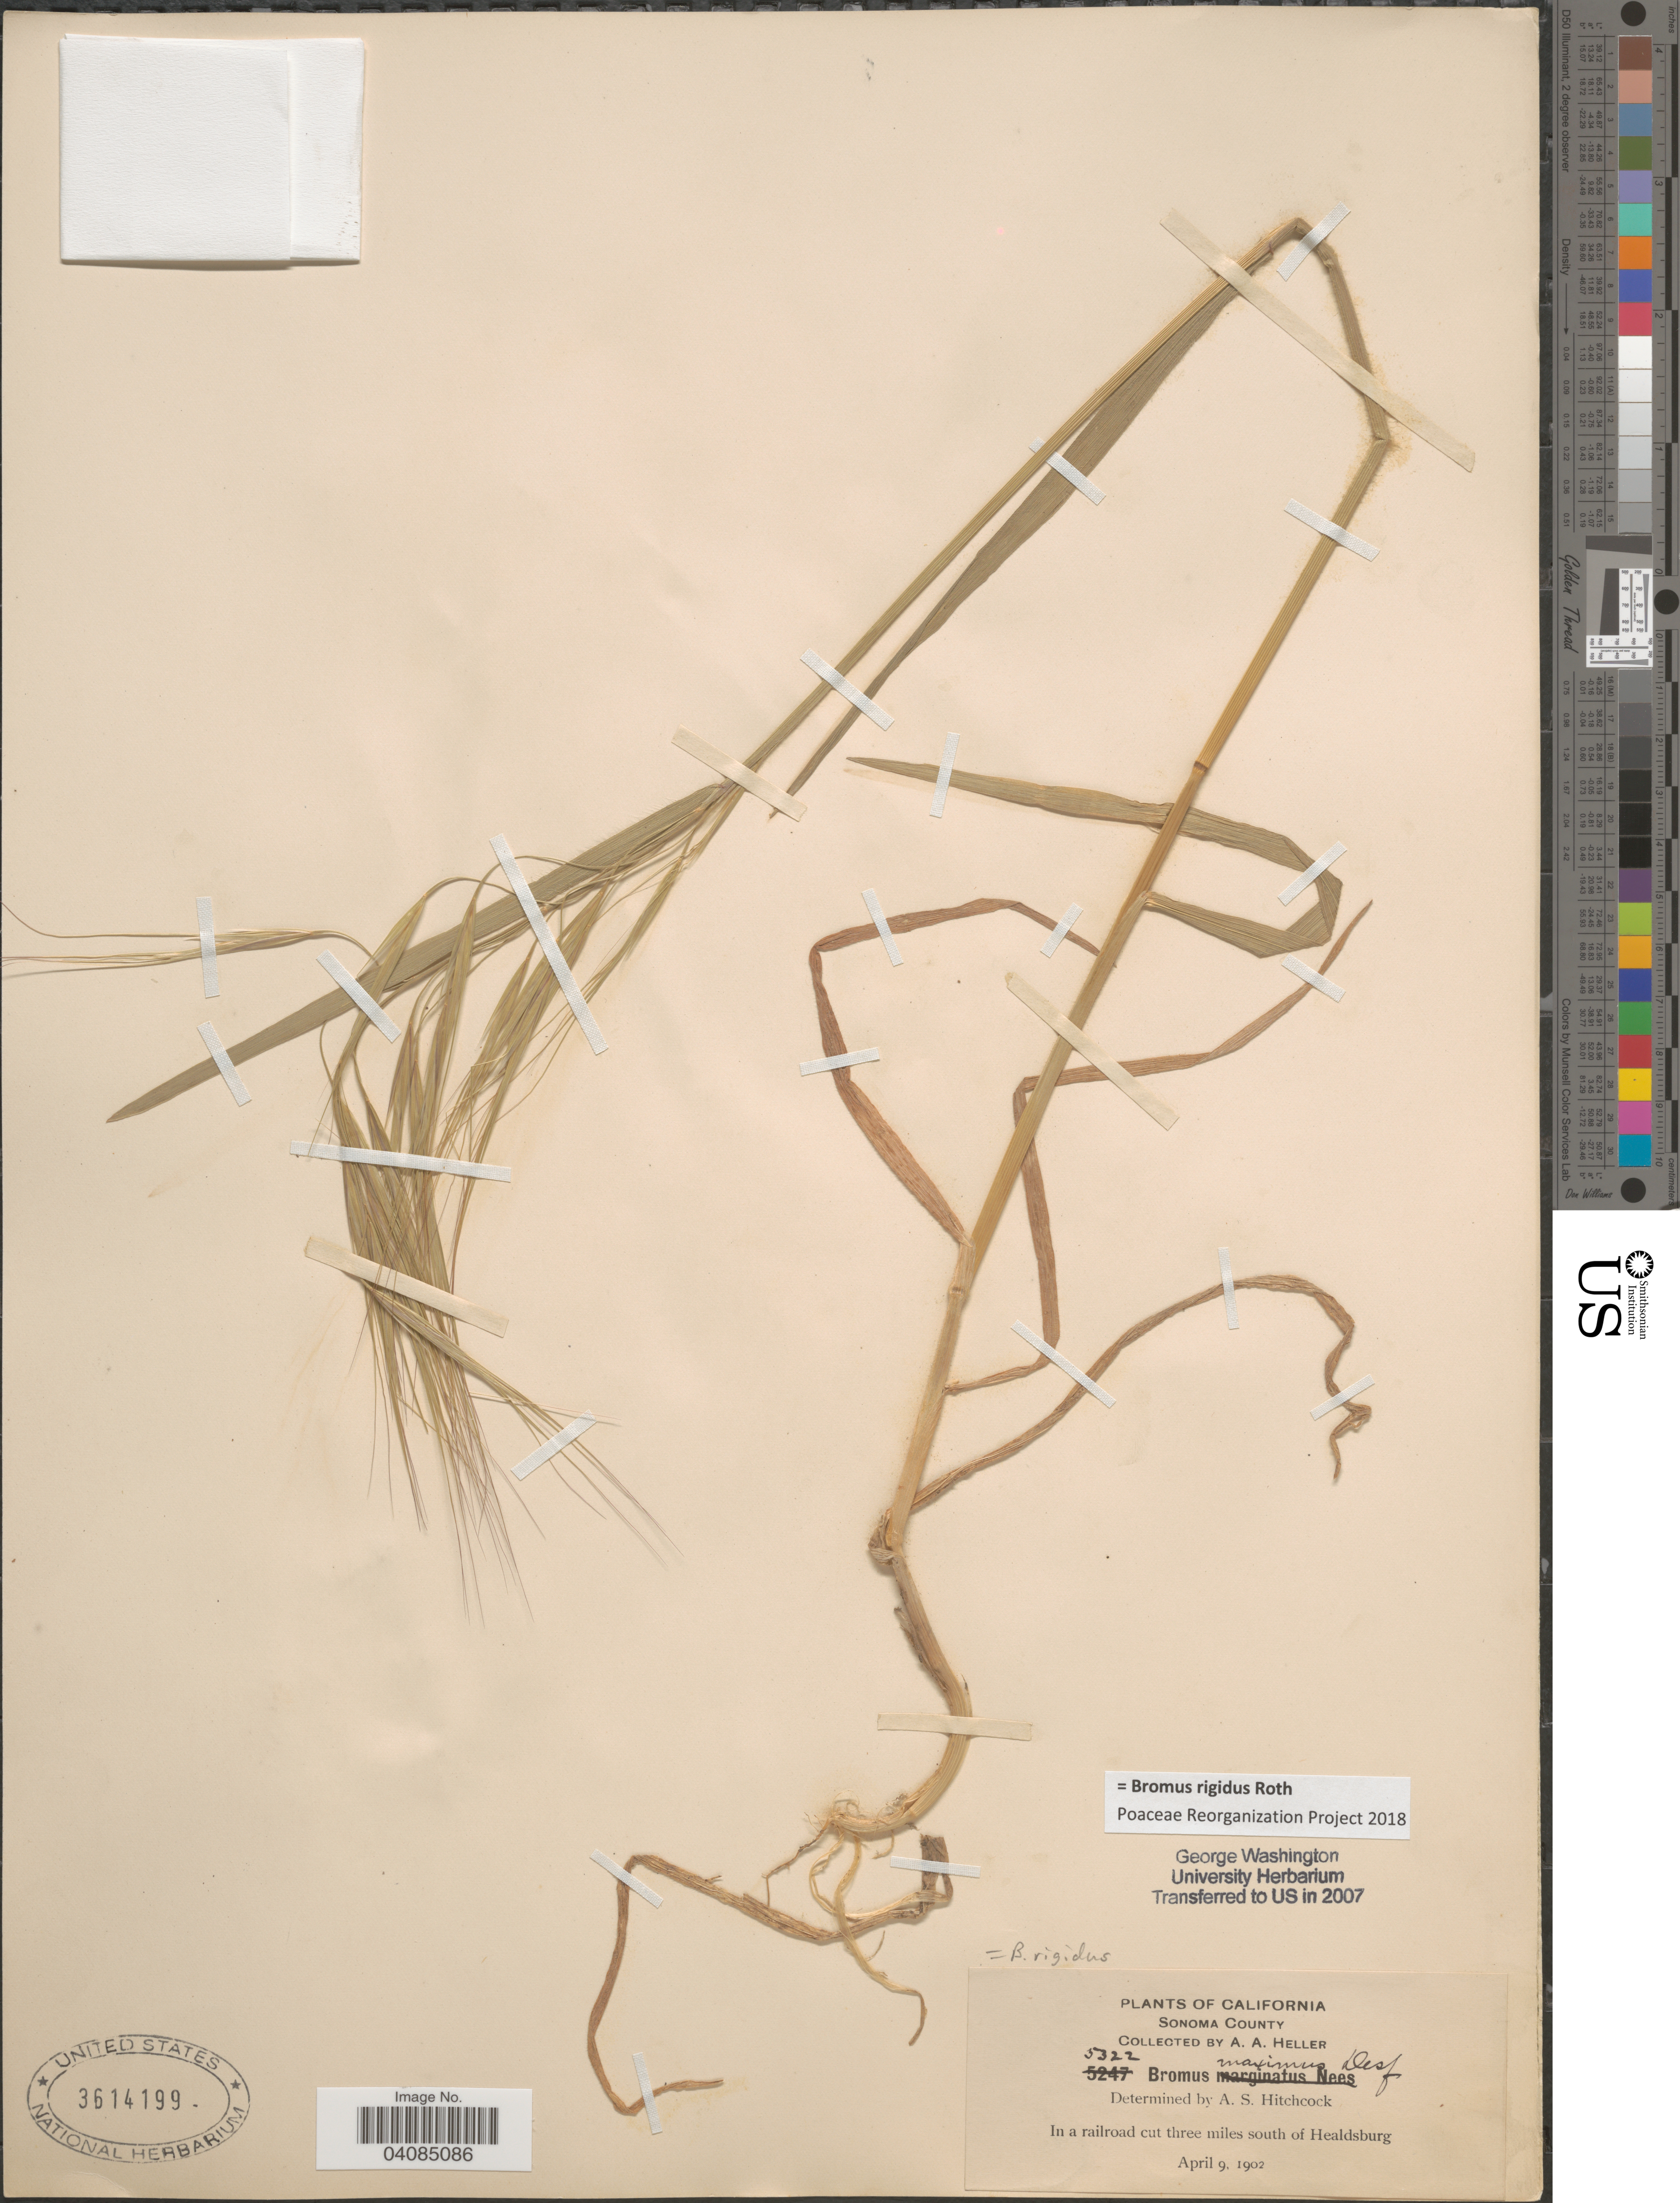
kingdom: Plantae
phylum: Tracheophyta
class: Liliopsida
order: Poales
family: Poaceae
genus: Bromus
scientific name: Bromus rigidus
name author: Roth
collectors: A. A. Heller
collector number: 5322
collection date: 1902-04-09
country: United States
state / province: California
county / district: Sonoma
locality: Sonoma County. In a railroad cut three miles south of Healdsburg.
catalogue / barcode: US 3614199